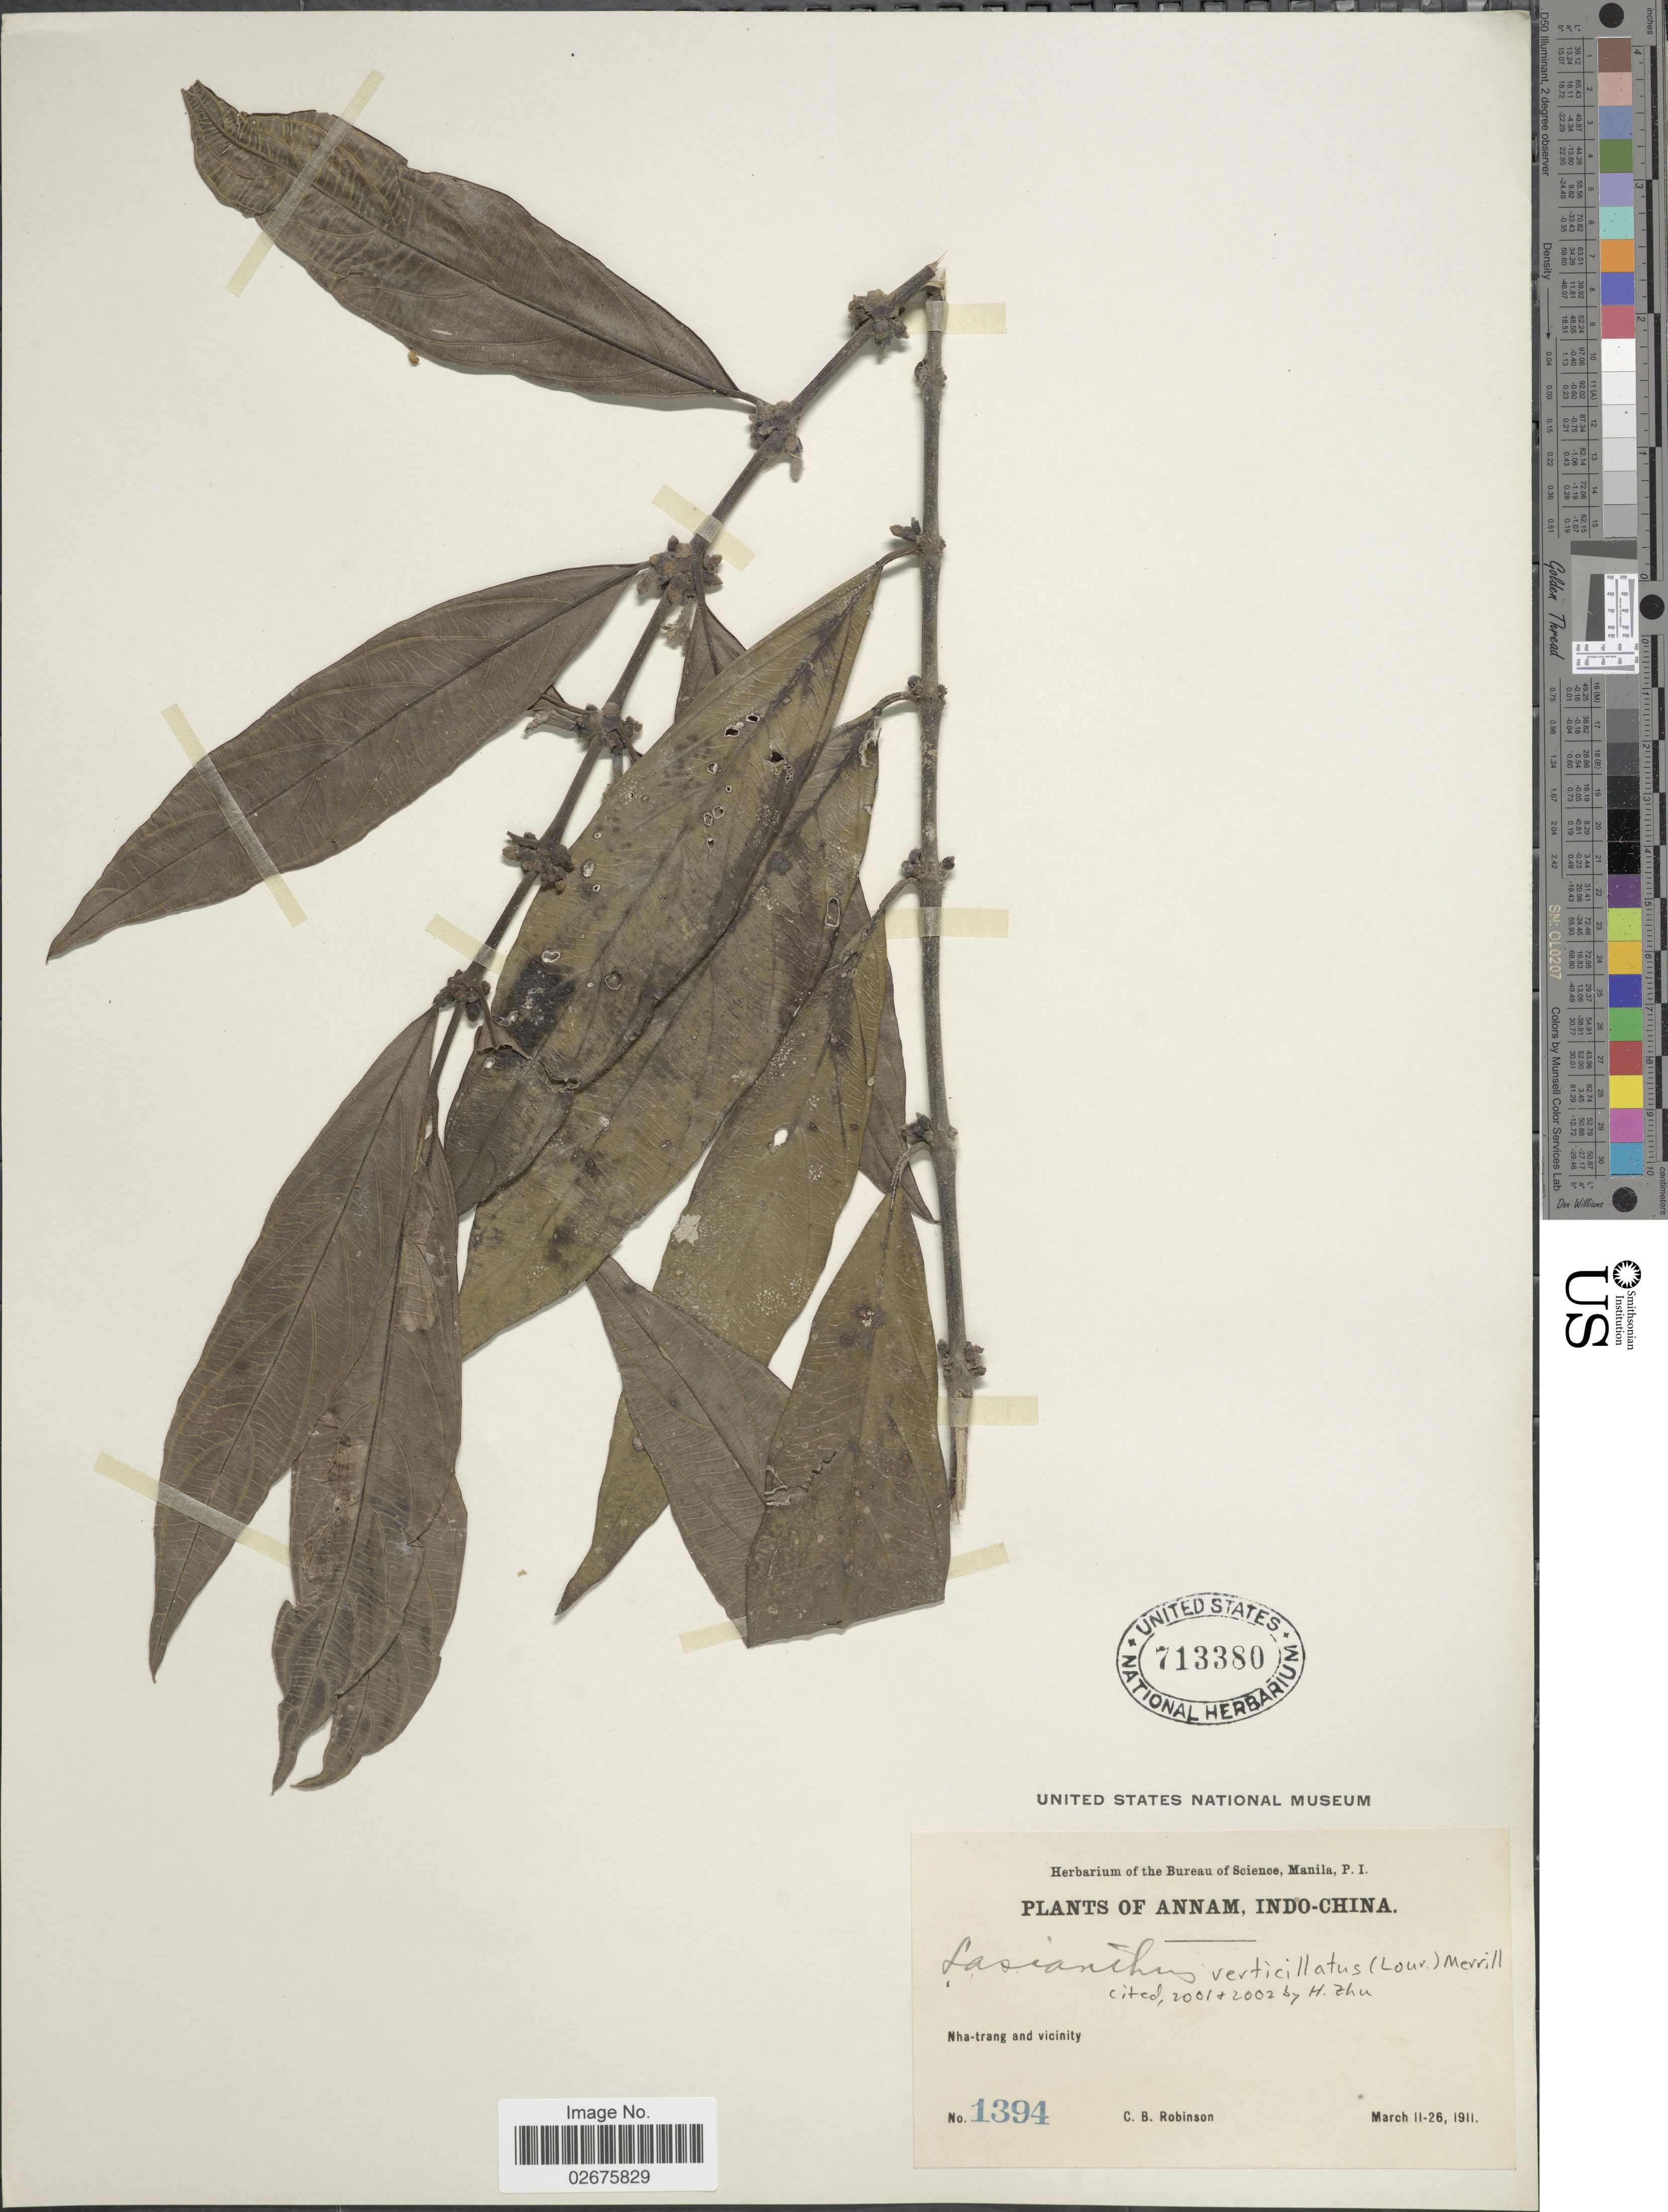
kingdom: Plantae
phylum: Tracheophyta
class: Magnoliopsida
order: Gentianales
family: Rubiaceae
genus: Lasianthus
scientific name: Lasianthus verticillatus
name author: (Lour.) Merr.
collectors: C. Robinson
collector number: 1394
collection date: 1911-03-11/1911-03-26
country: Vietnam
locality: Annam, Indo-China, Nha-trang and vicinity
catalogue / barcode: US 713380